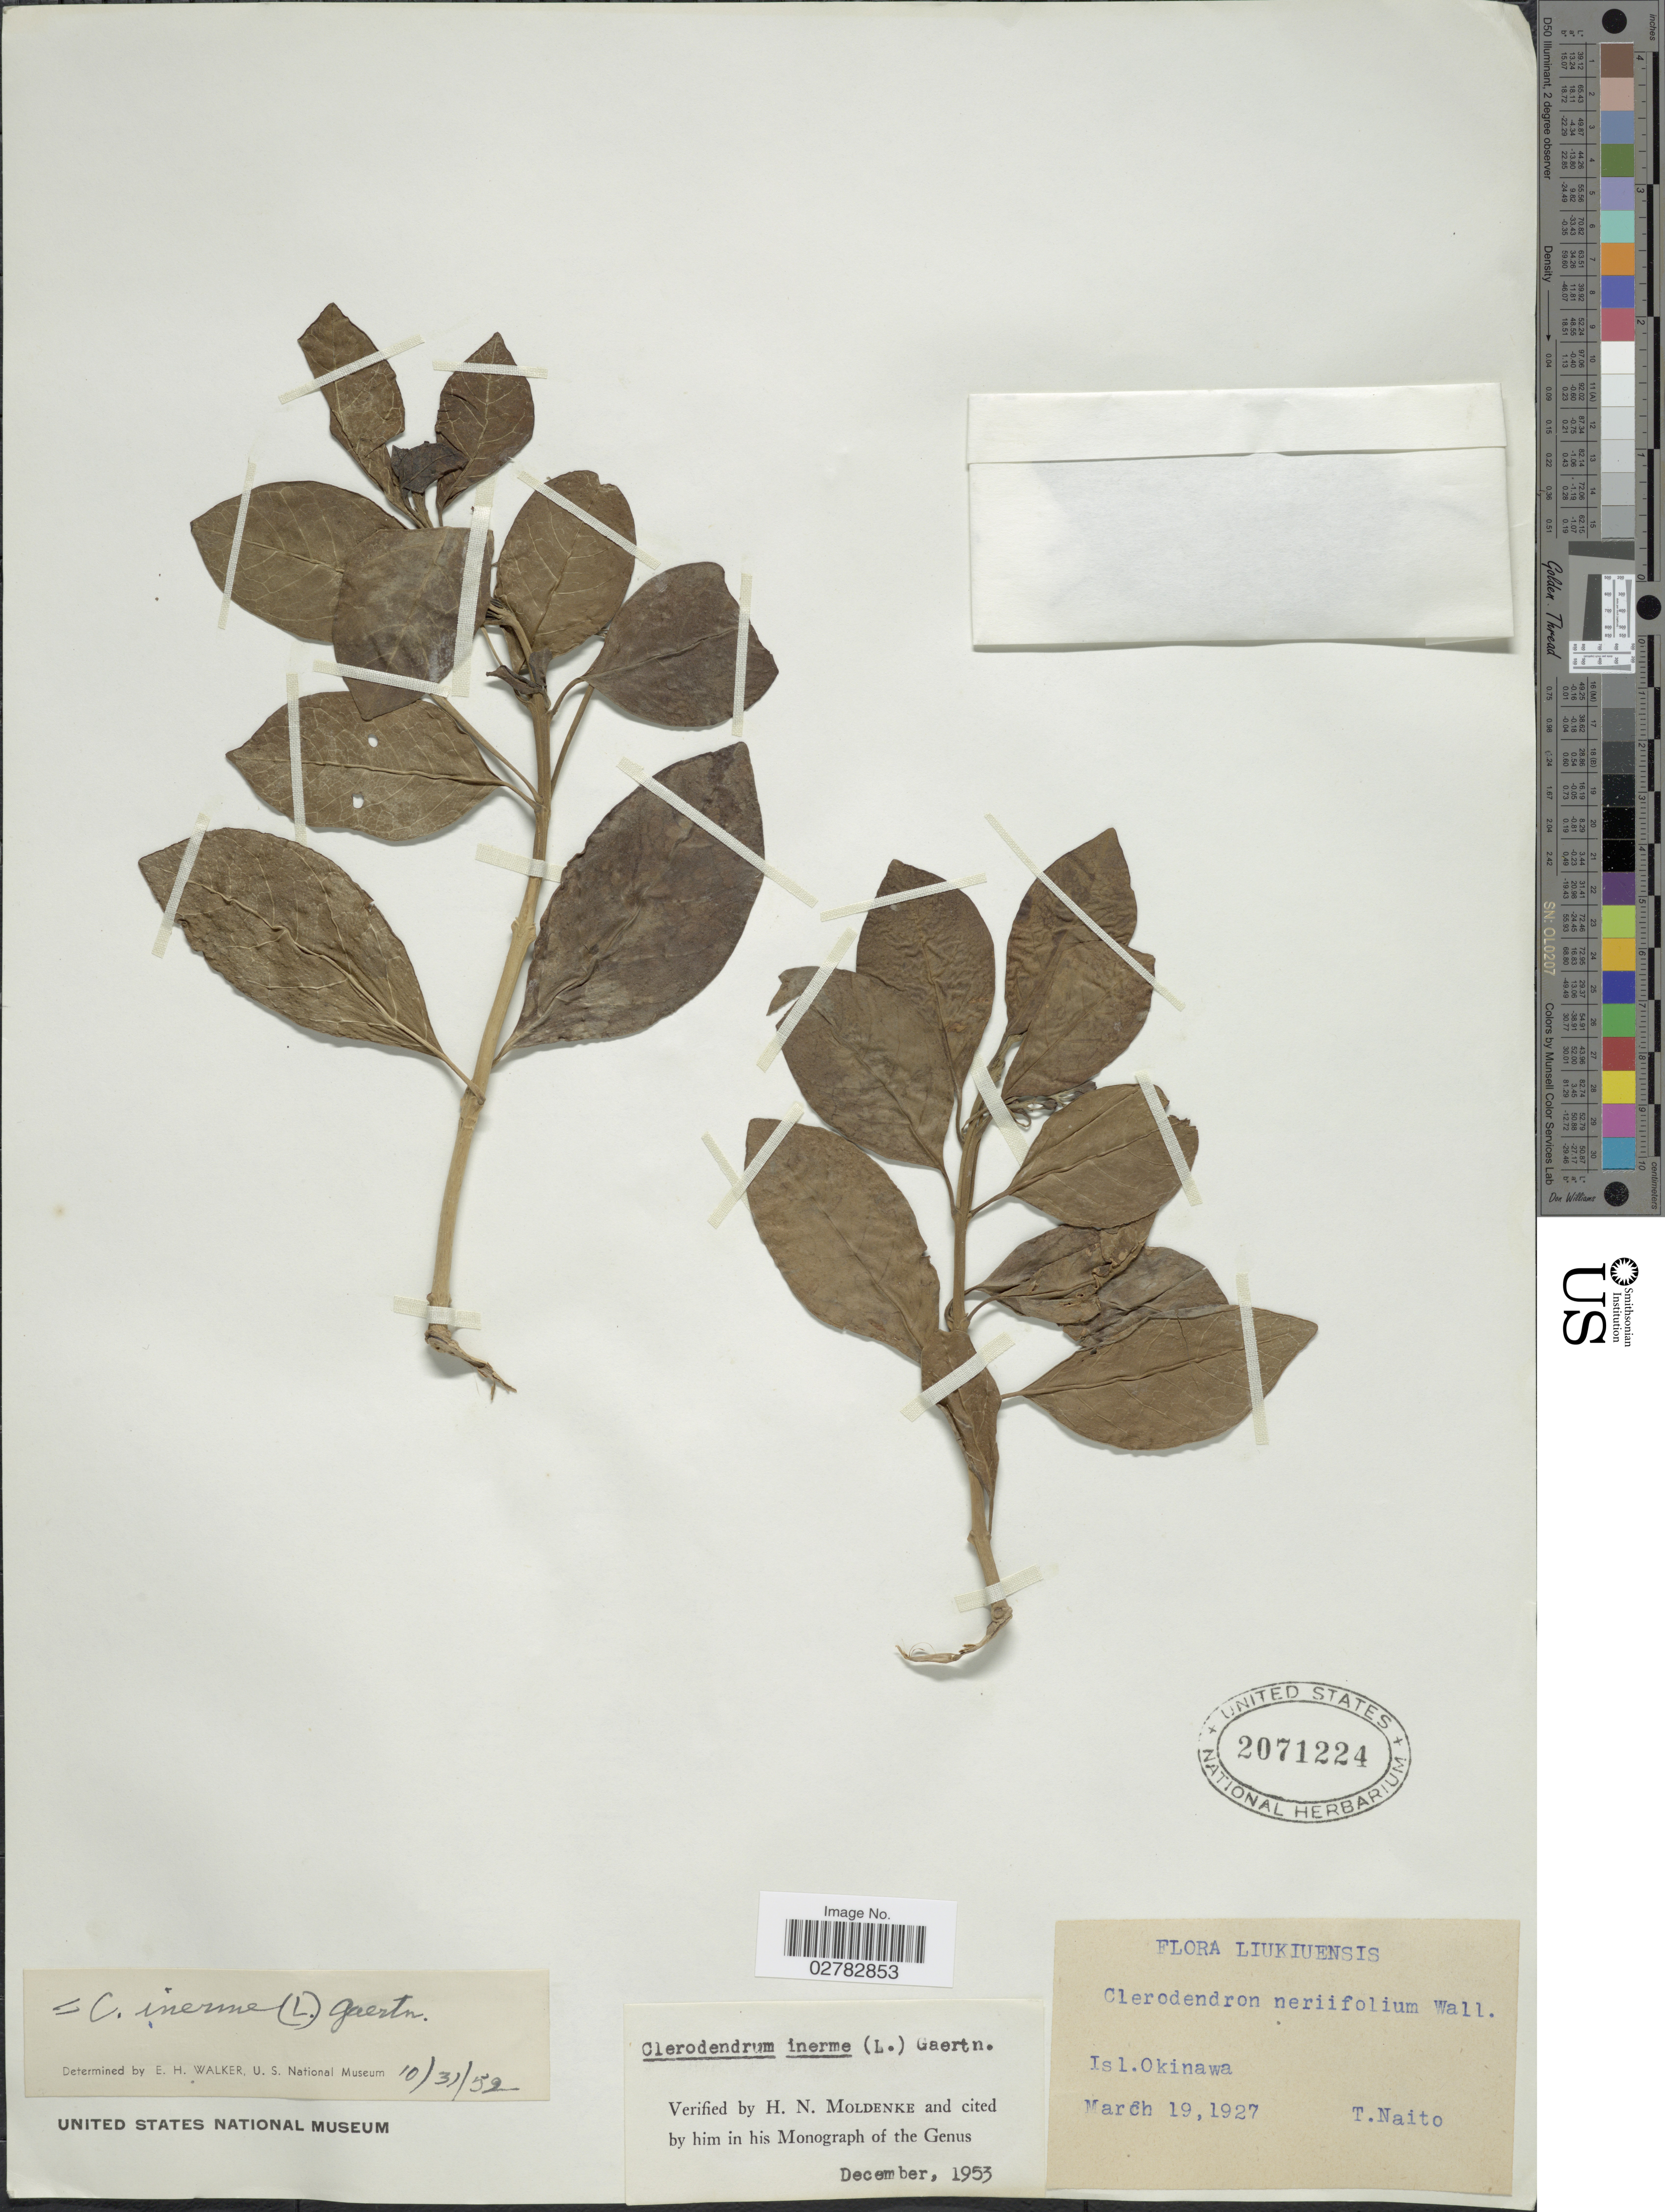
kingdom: Plantae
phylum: Tracheophyta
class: Magnoliopsida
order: Lamiales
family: Lamiaceae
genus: Clerodendrum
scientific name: Clerodendrum inerme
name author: (L.) Gaertn.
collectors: T. Naito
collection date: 1927-03-19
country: Japan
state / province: Okinawa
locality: Liukiuensis.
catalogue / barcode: US 2071224